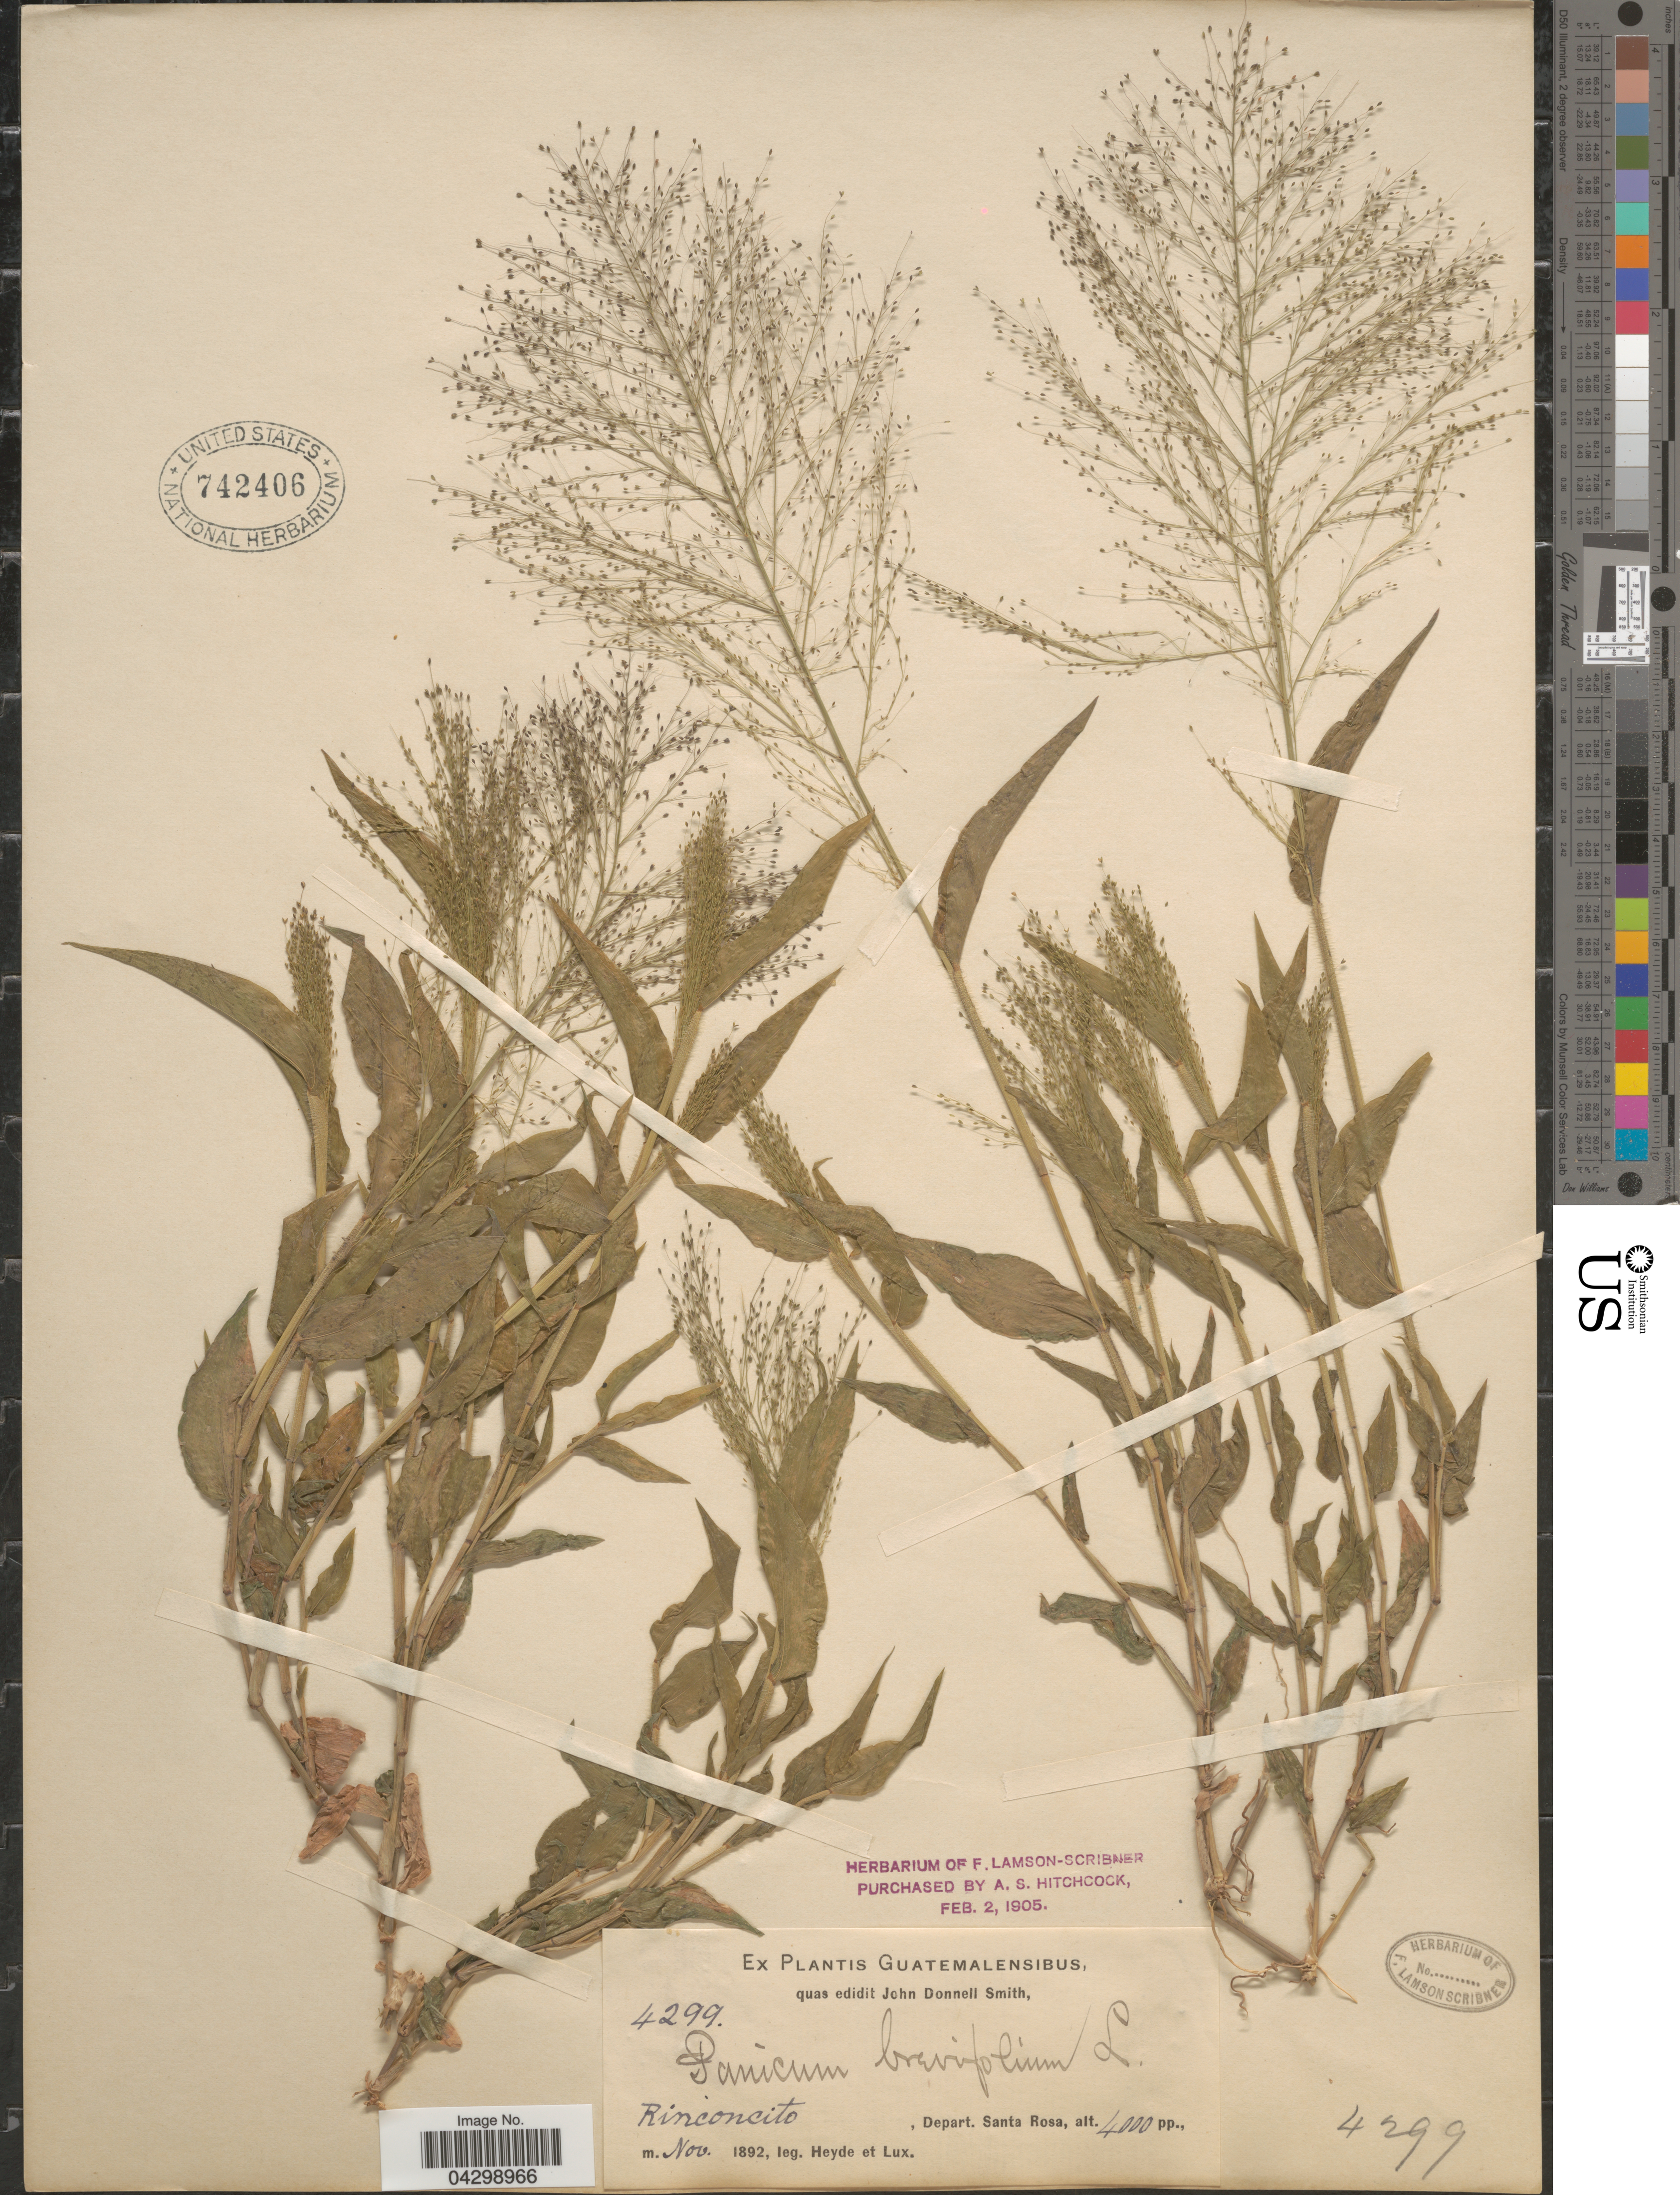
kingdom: Plantae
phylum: Tracheophyta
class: Liliopsida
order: Poales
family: Poaceae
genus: Panicum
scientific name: Panicum trichoides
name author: Sw.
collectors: Heyde & Lux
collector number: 4299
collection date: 1892-11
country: Guatemala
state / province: Santa Rosa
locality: Rinconcito, Depart. Santa Rosa.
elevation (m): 1219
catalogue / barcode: US 742406